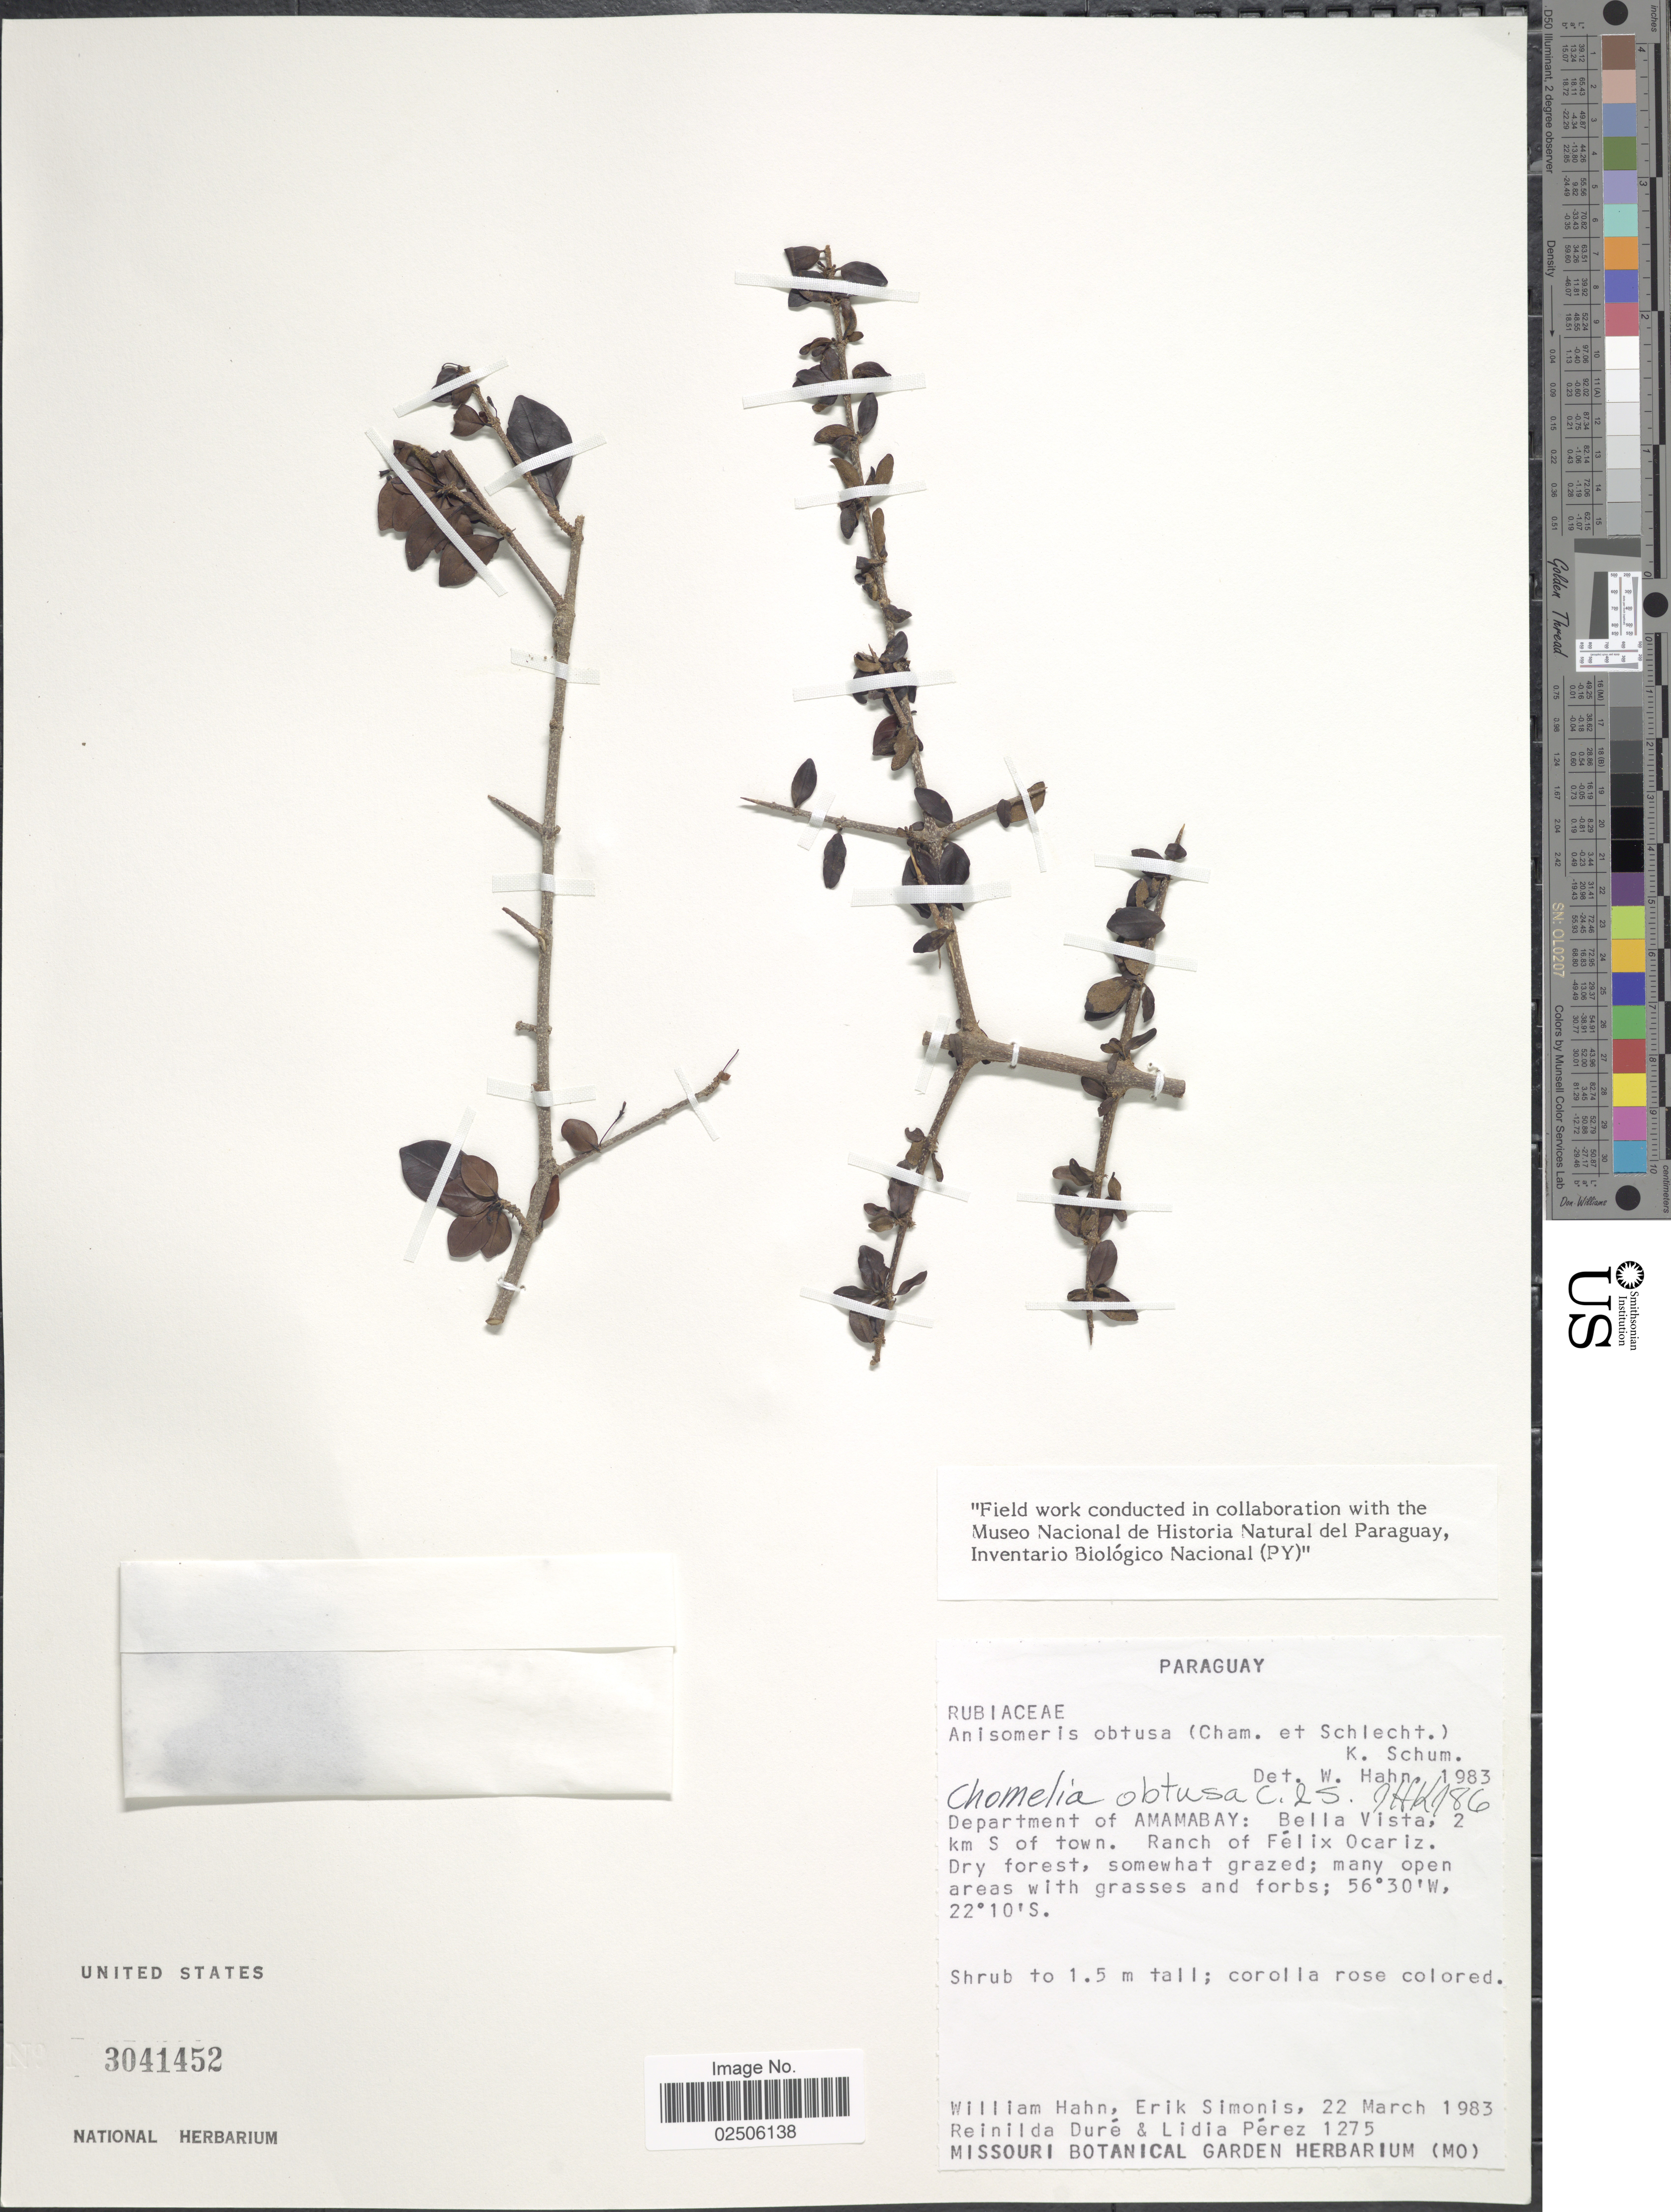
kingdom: Plantae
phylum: Tracheophyta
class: Magnoliopsida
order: Gentianales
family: Rubiaceae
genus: Chomelia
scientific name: Chomelia obtusa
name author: Cham. & Schltdl.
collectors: W. Hahn, E. Simonis, R. Duré & L. Pérez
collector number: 1275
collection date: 1983-03-22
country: Paraguay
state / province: Amambay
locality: Bella Vista, 2 km S of town, Ranch of Felix Ocariz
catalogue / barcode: US 3041452